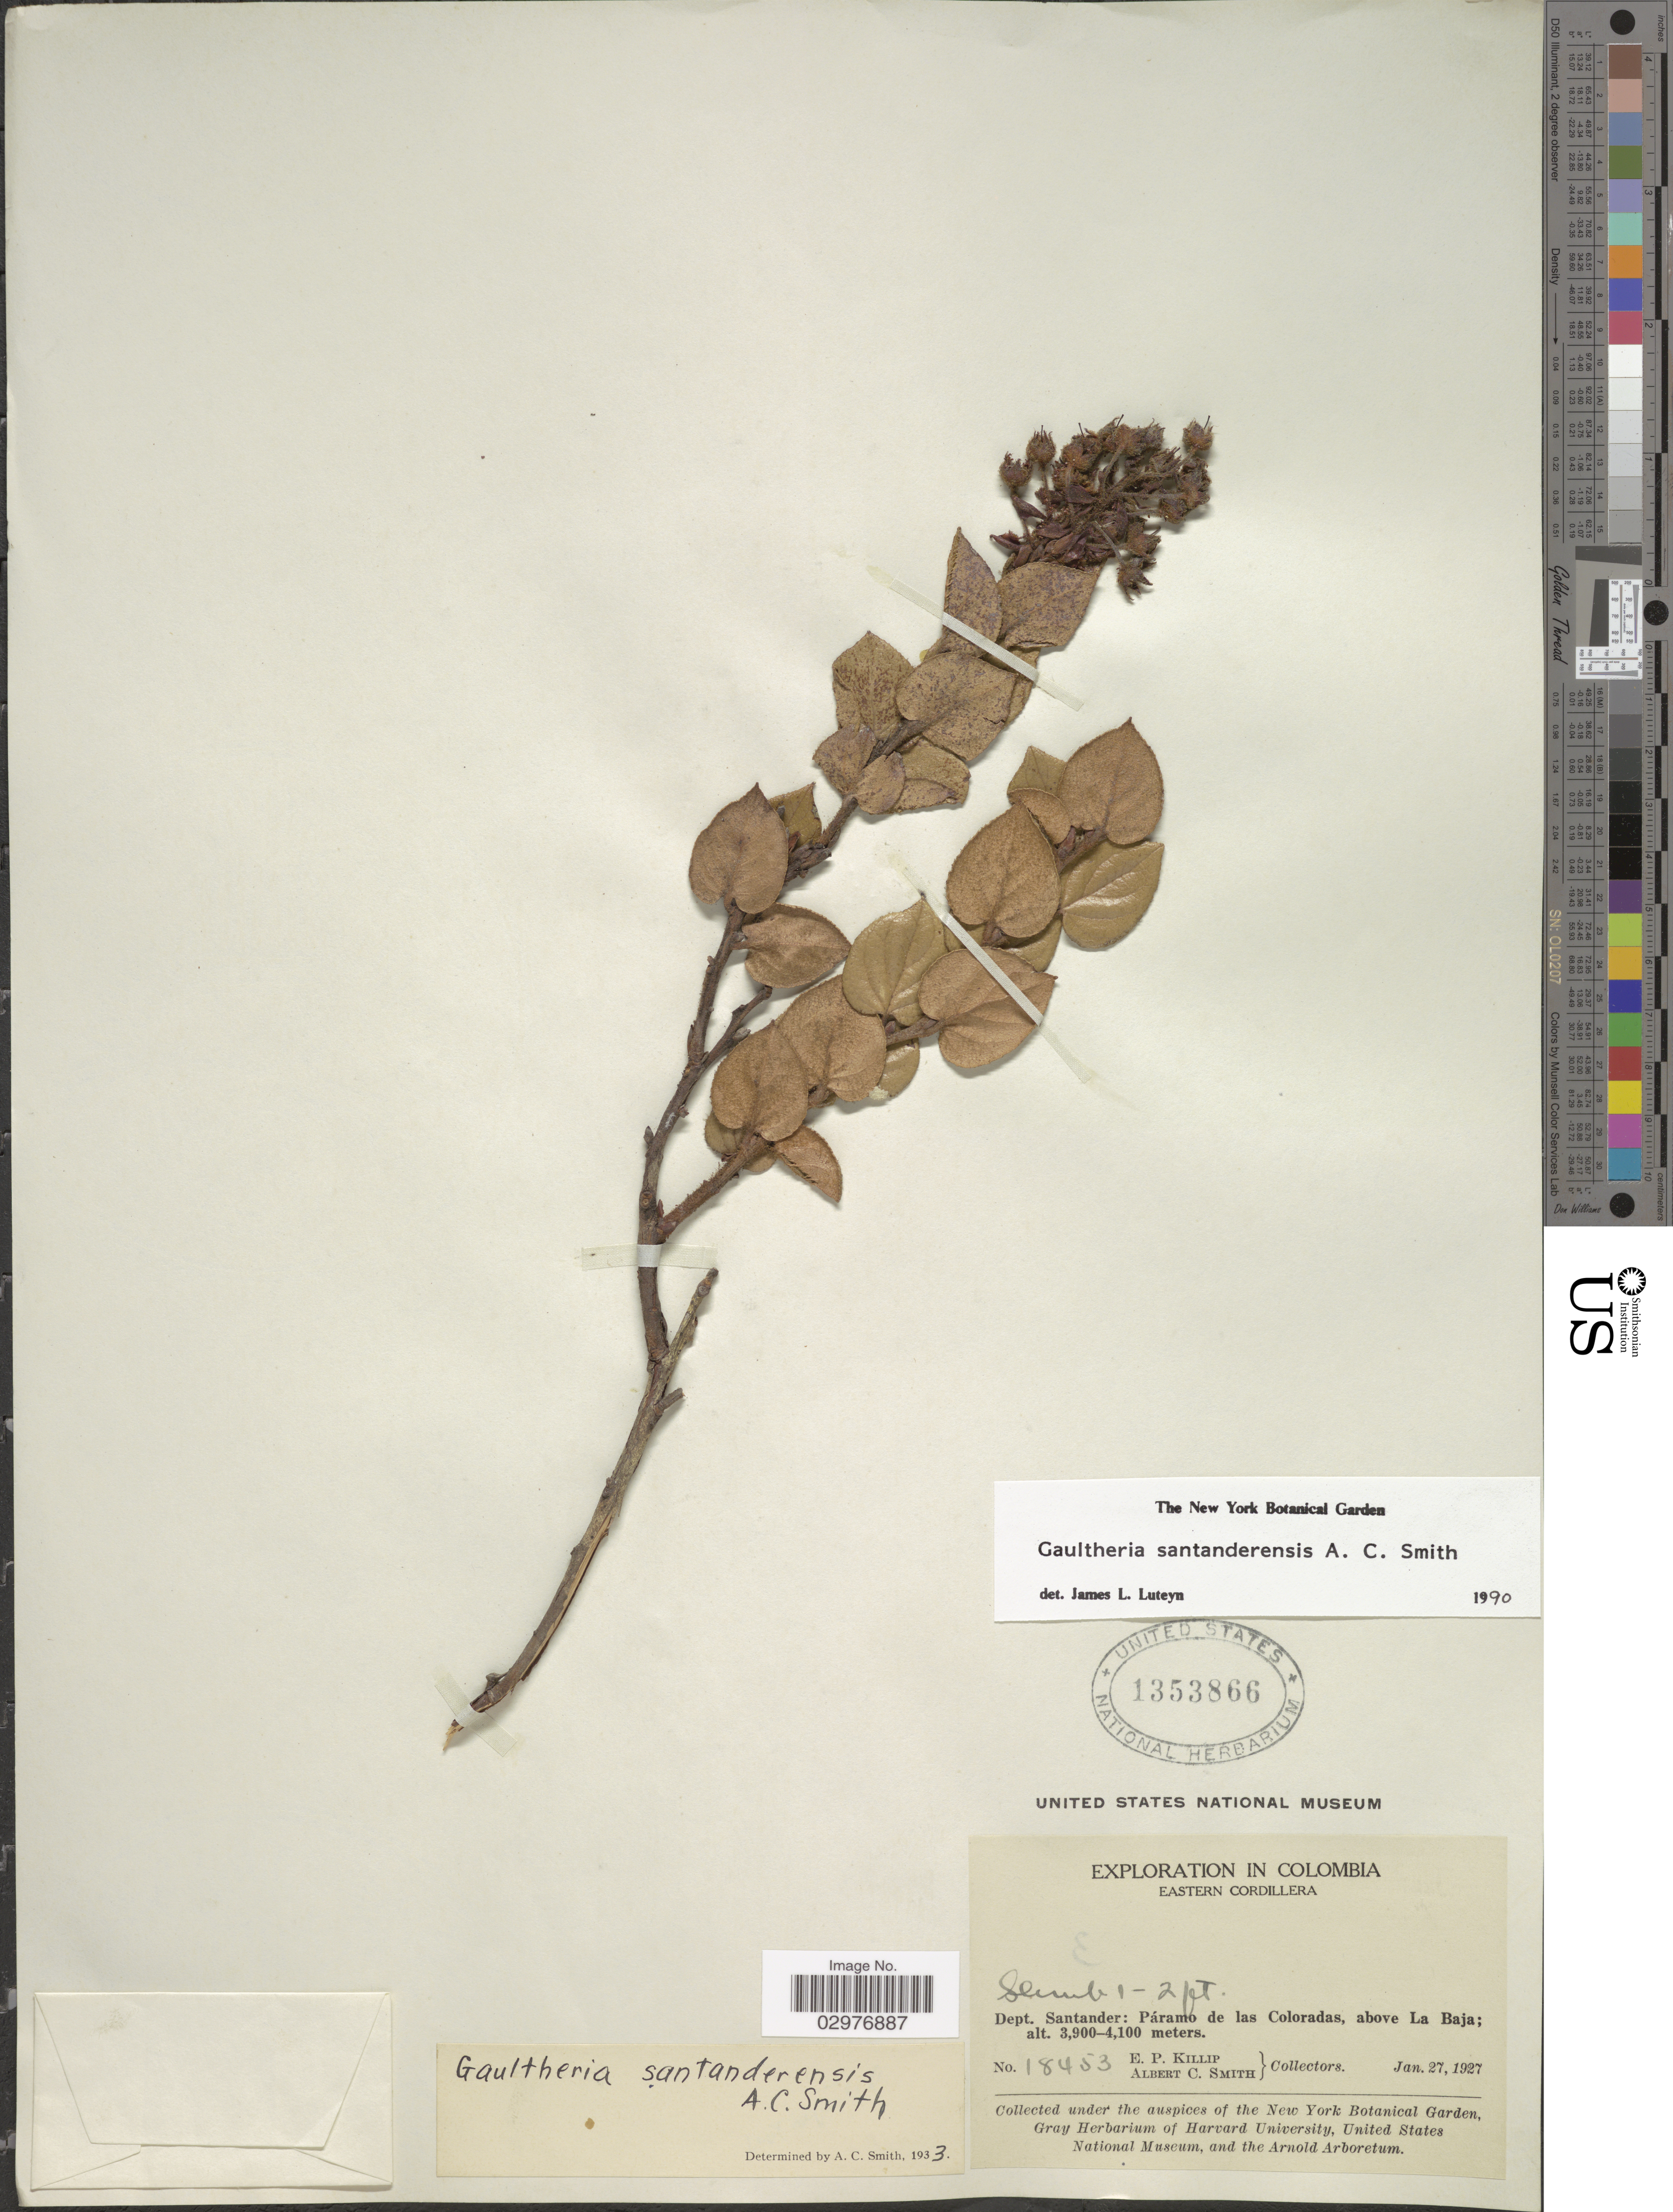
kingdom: Plantae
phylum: Tracheophyta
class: Magnoliopsida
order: Ericales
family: Ericaceae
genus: Gaultheria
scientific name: Gaultheria santanderensis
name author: A.C. Sm.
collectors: E. P. Killip & A. C. Smith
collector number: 18453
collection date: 1927-01-27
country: Colombia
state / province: Santander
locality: Eastern Cordillera. Dept. Santander: Páramo de las Coloradas, above La Baja.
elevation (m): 3900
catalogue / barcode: US 1353866